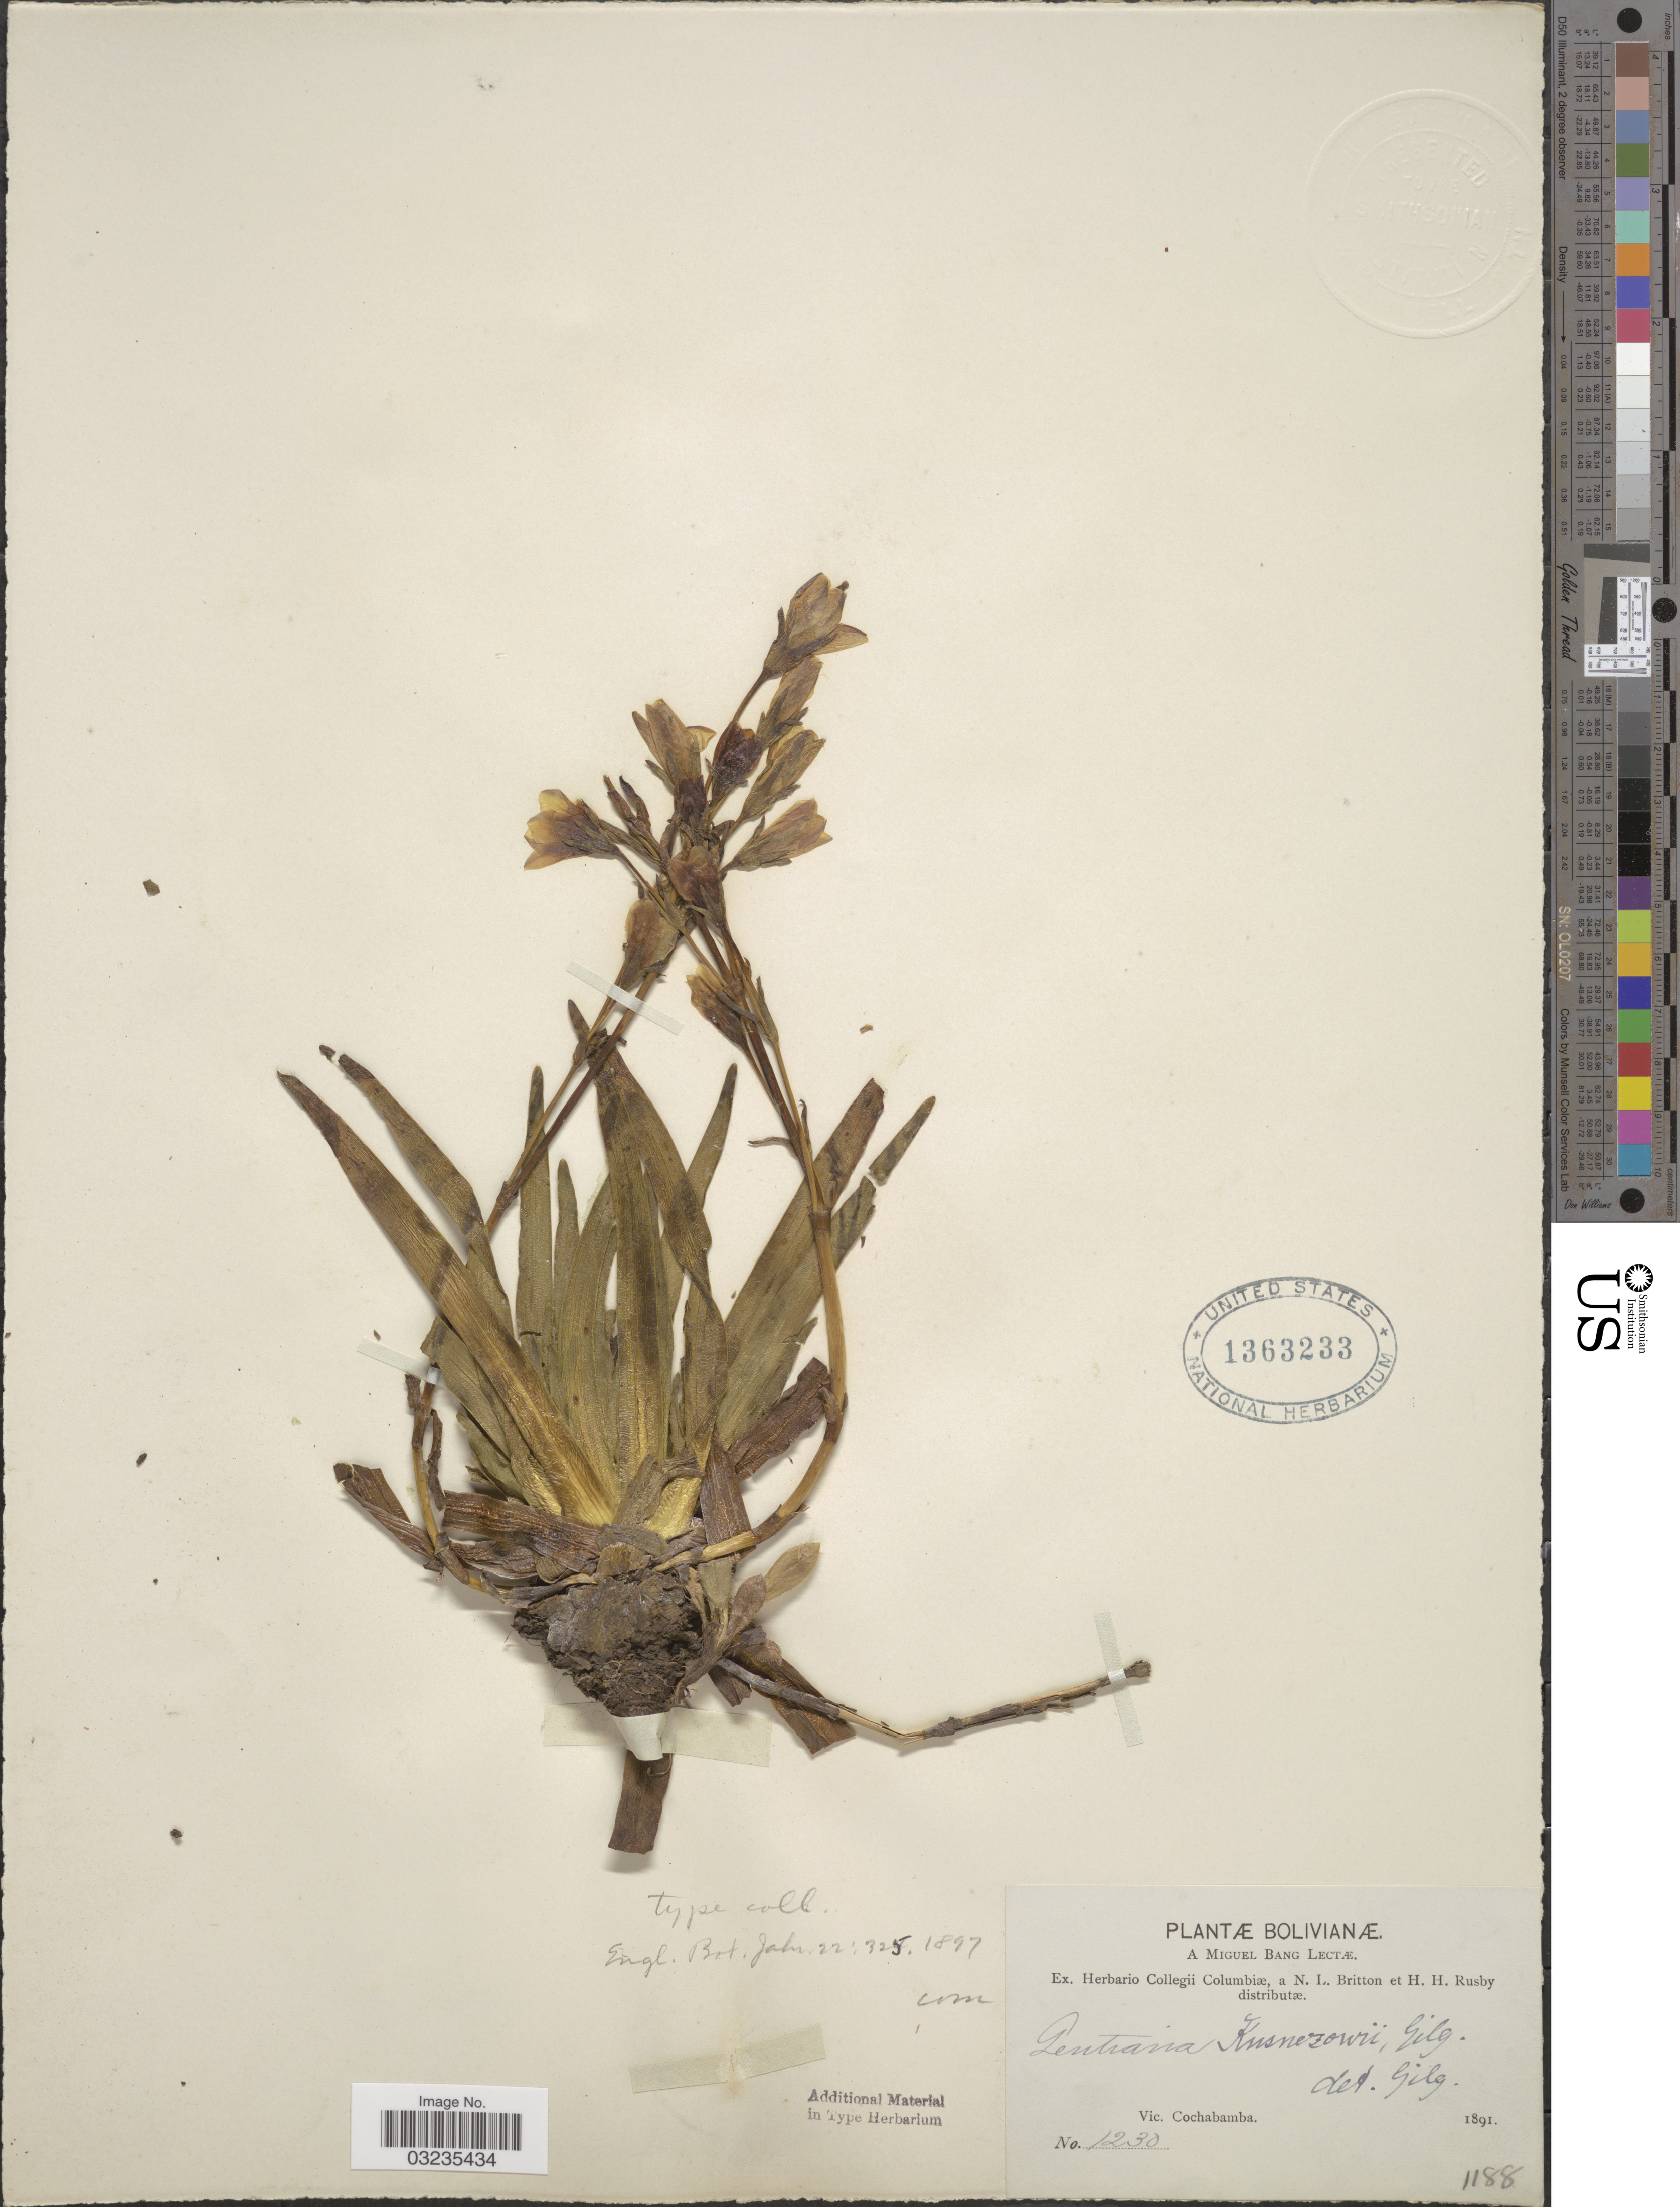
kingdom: Plantae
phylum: Tracheophyta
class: Magnoliopsida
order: Gentianales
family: Gentianaceae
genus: Gentiana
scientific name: Gentiana kusnezowii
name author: Gilg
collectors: M. Bang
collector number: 1230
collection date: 1891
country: Bolivia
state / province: Cochabamba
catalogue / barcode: US 1363233